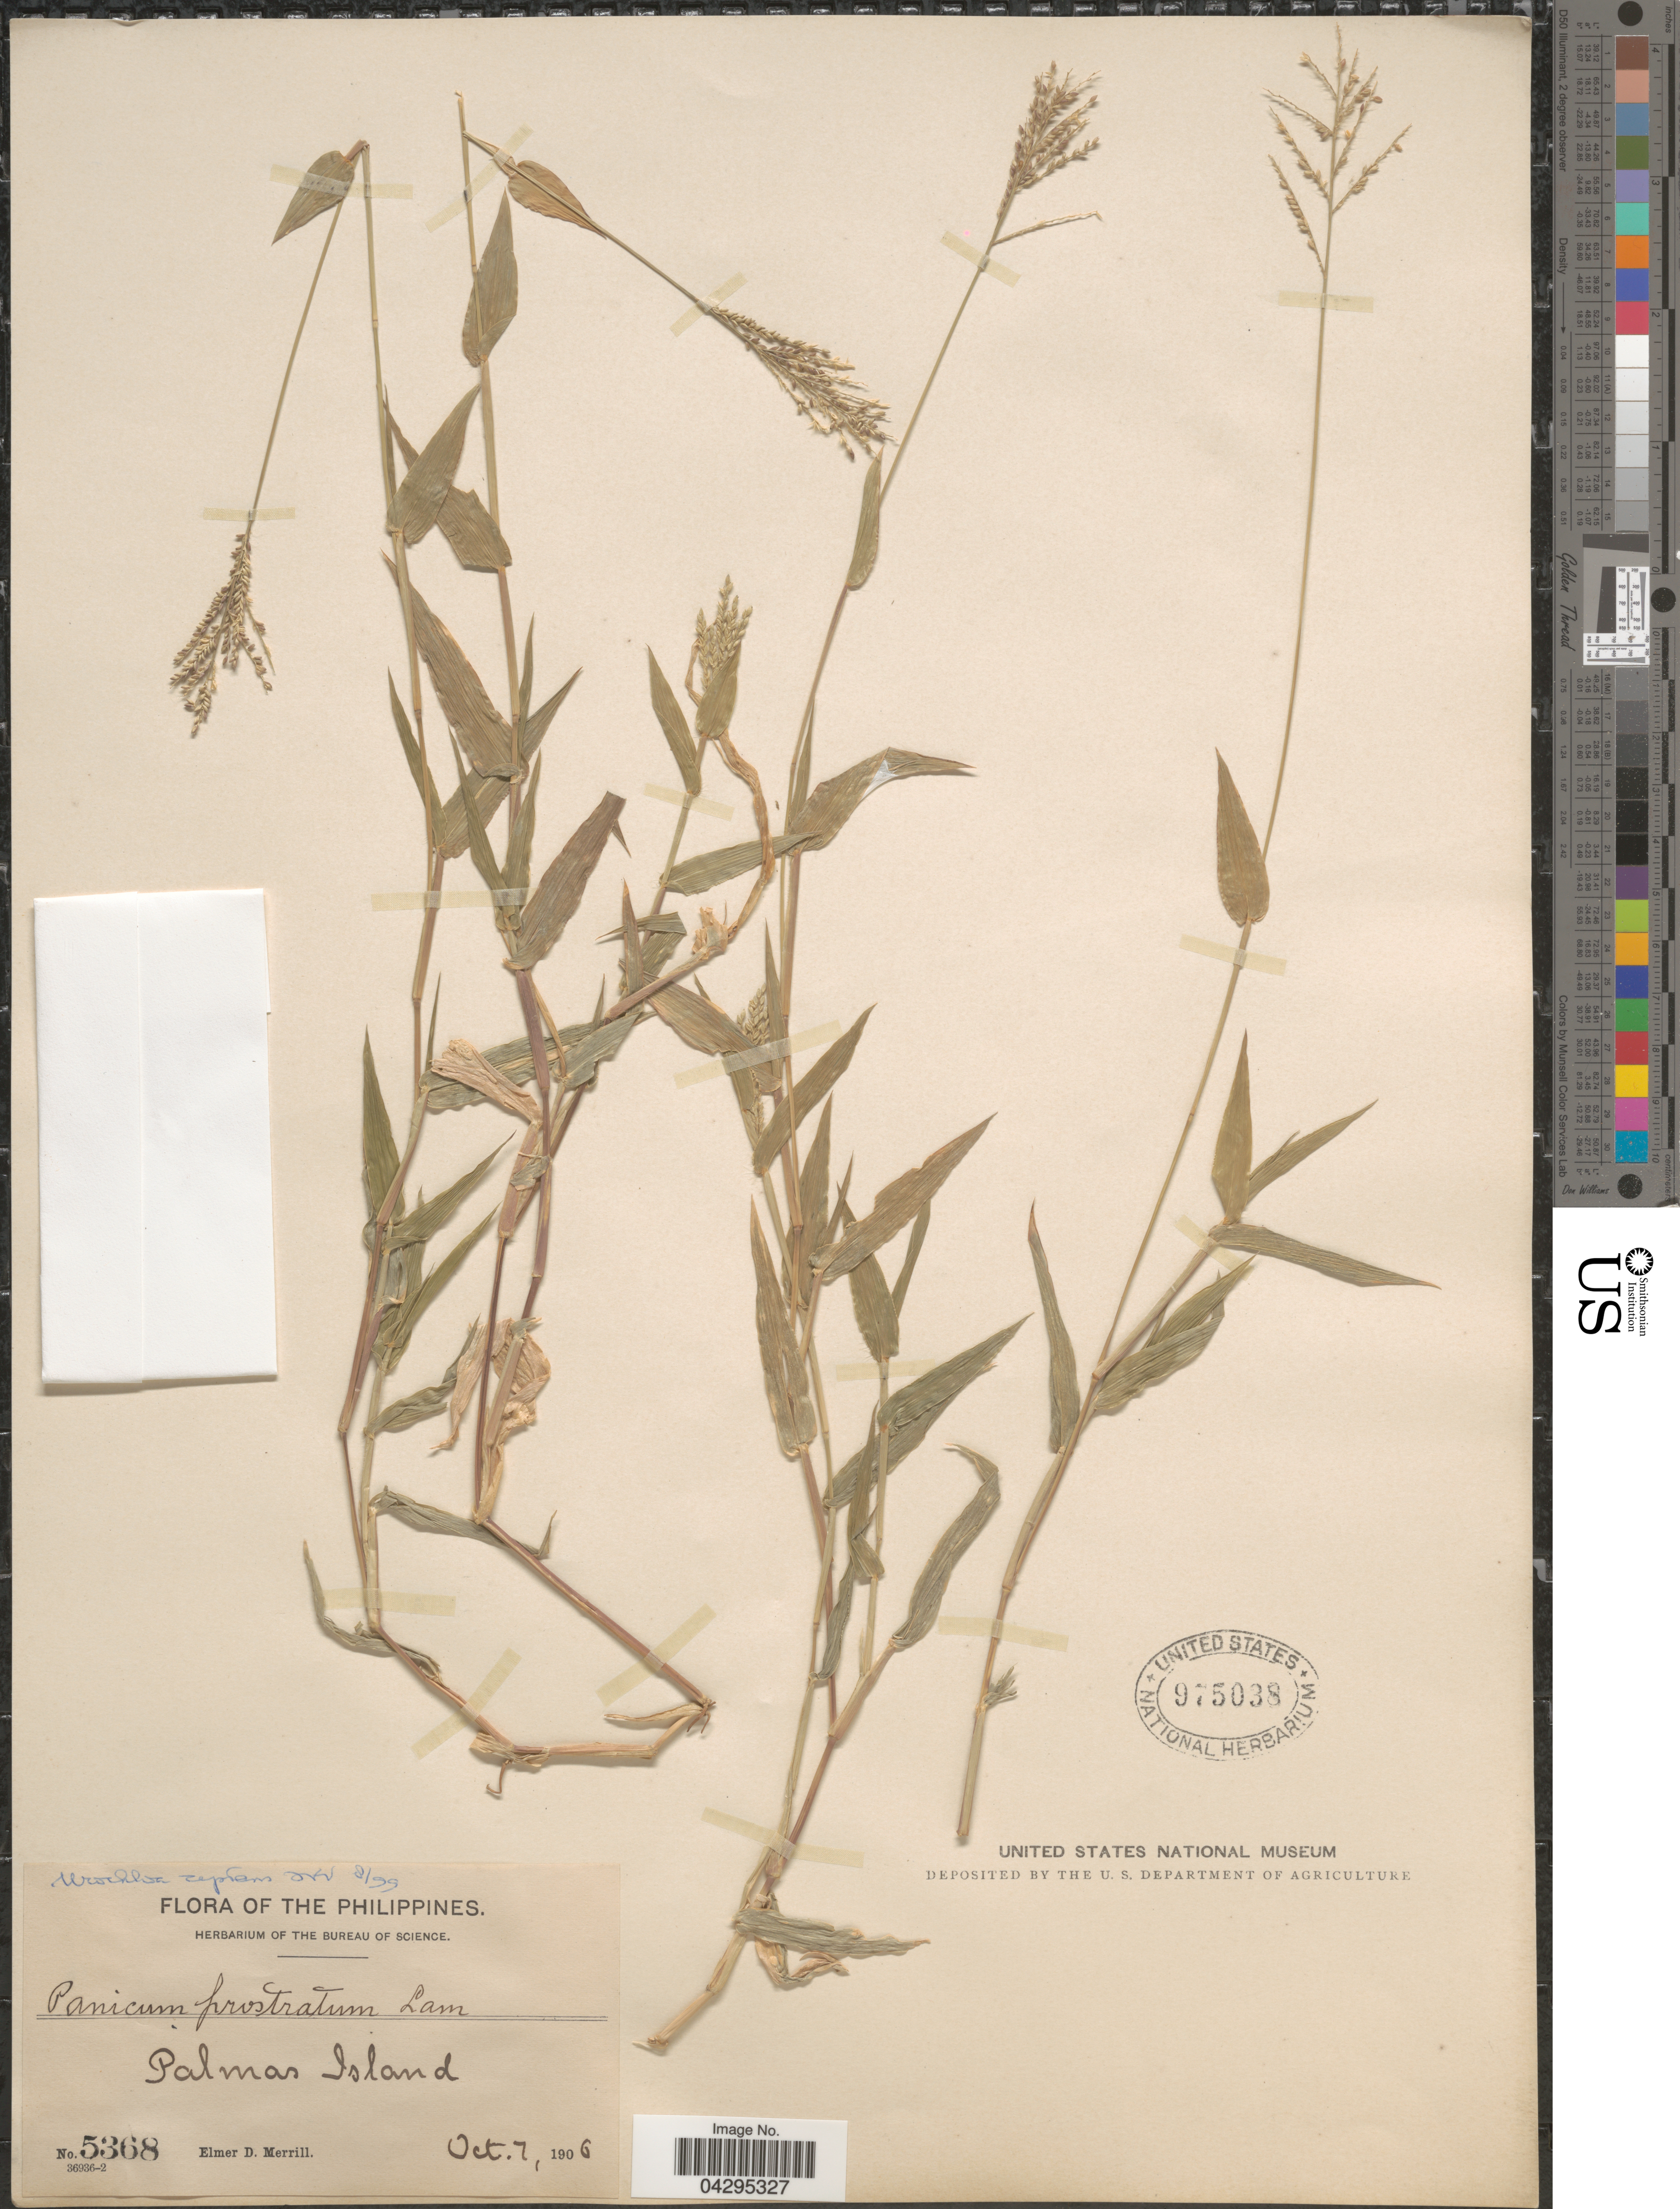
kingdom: Plantae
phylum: Tracheophyta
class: Liliopsida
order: Poales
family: Poaceae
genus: Urochloa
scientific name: Urochloa reptans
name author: (L.) Stapf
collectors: E. D. Merrill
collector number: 5368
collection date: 1906-10-07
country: Philippines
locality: Palmas Island.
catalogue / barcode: US 975038